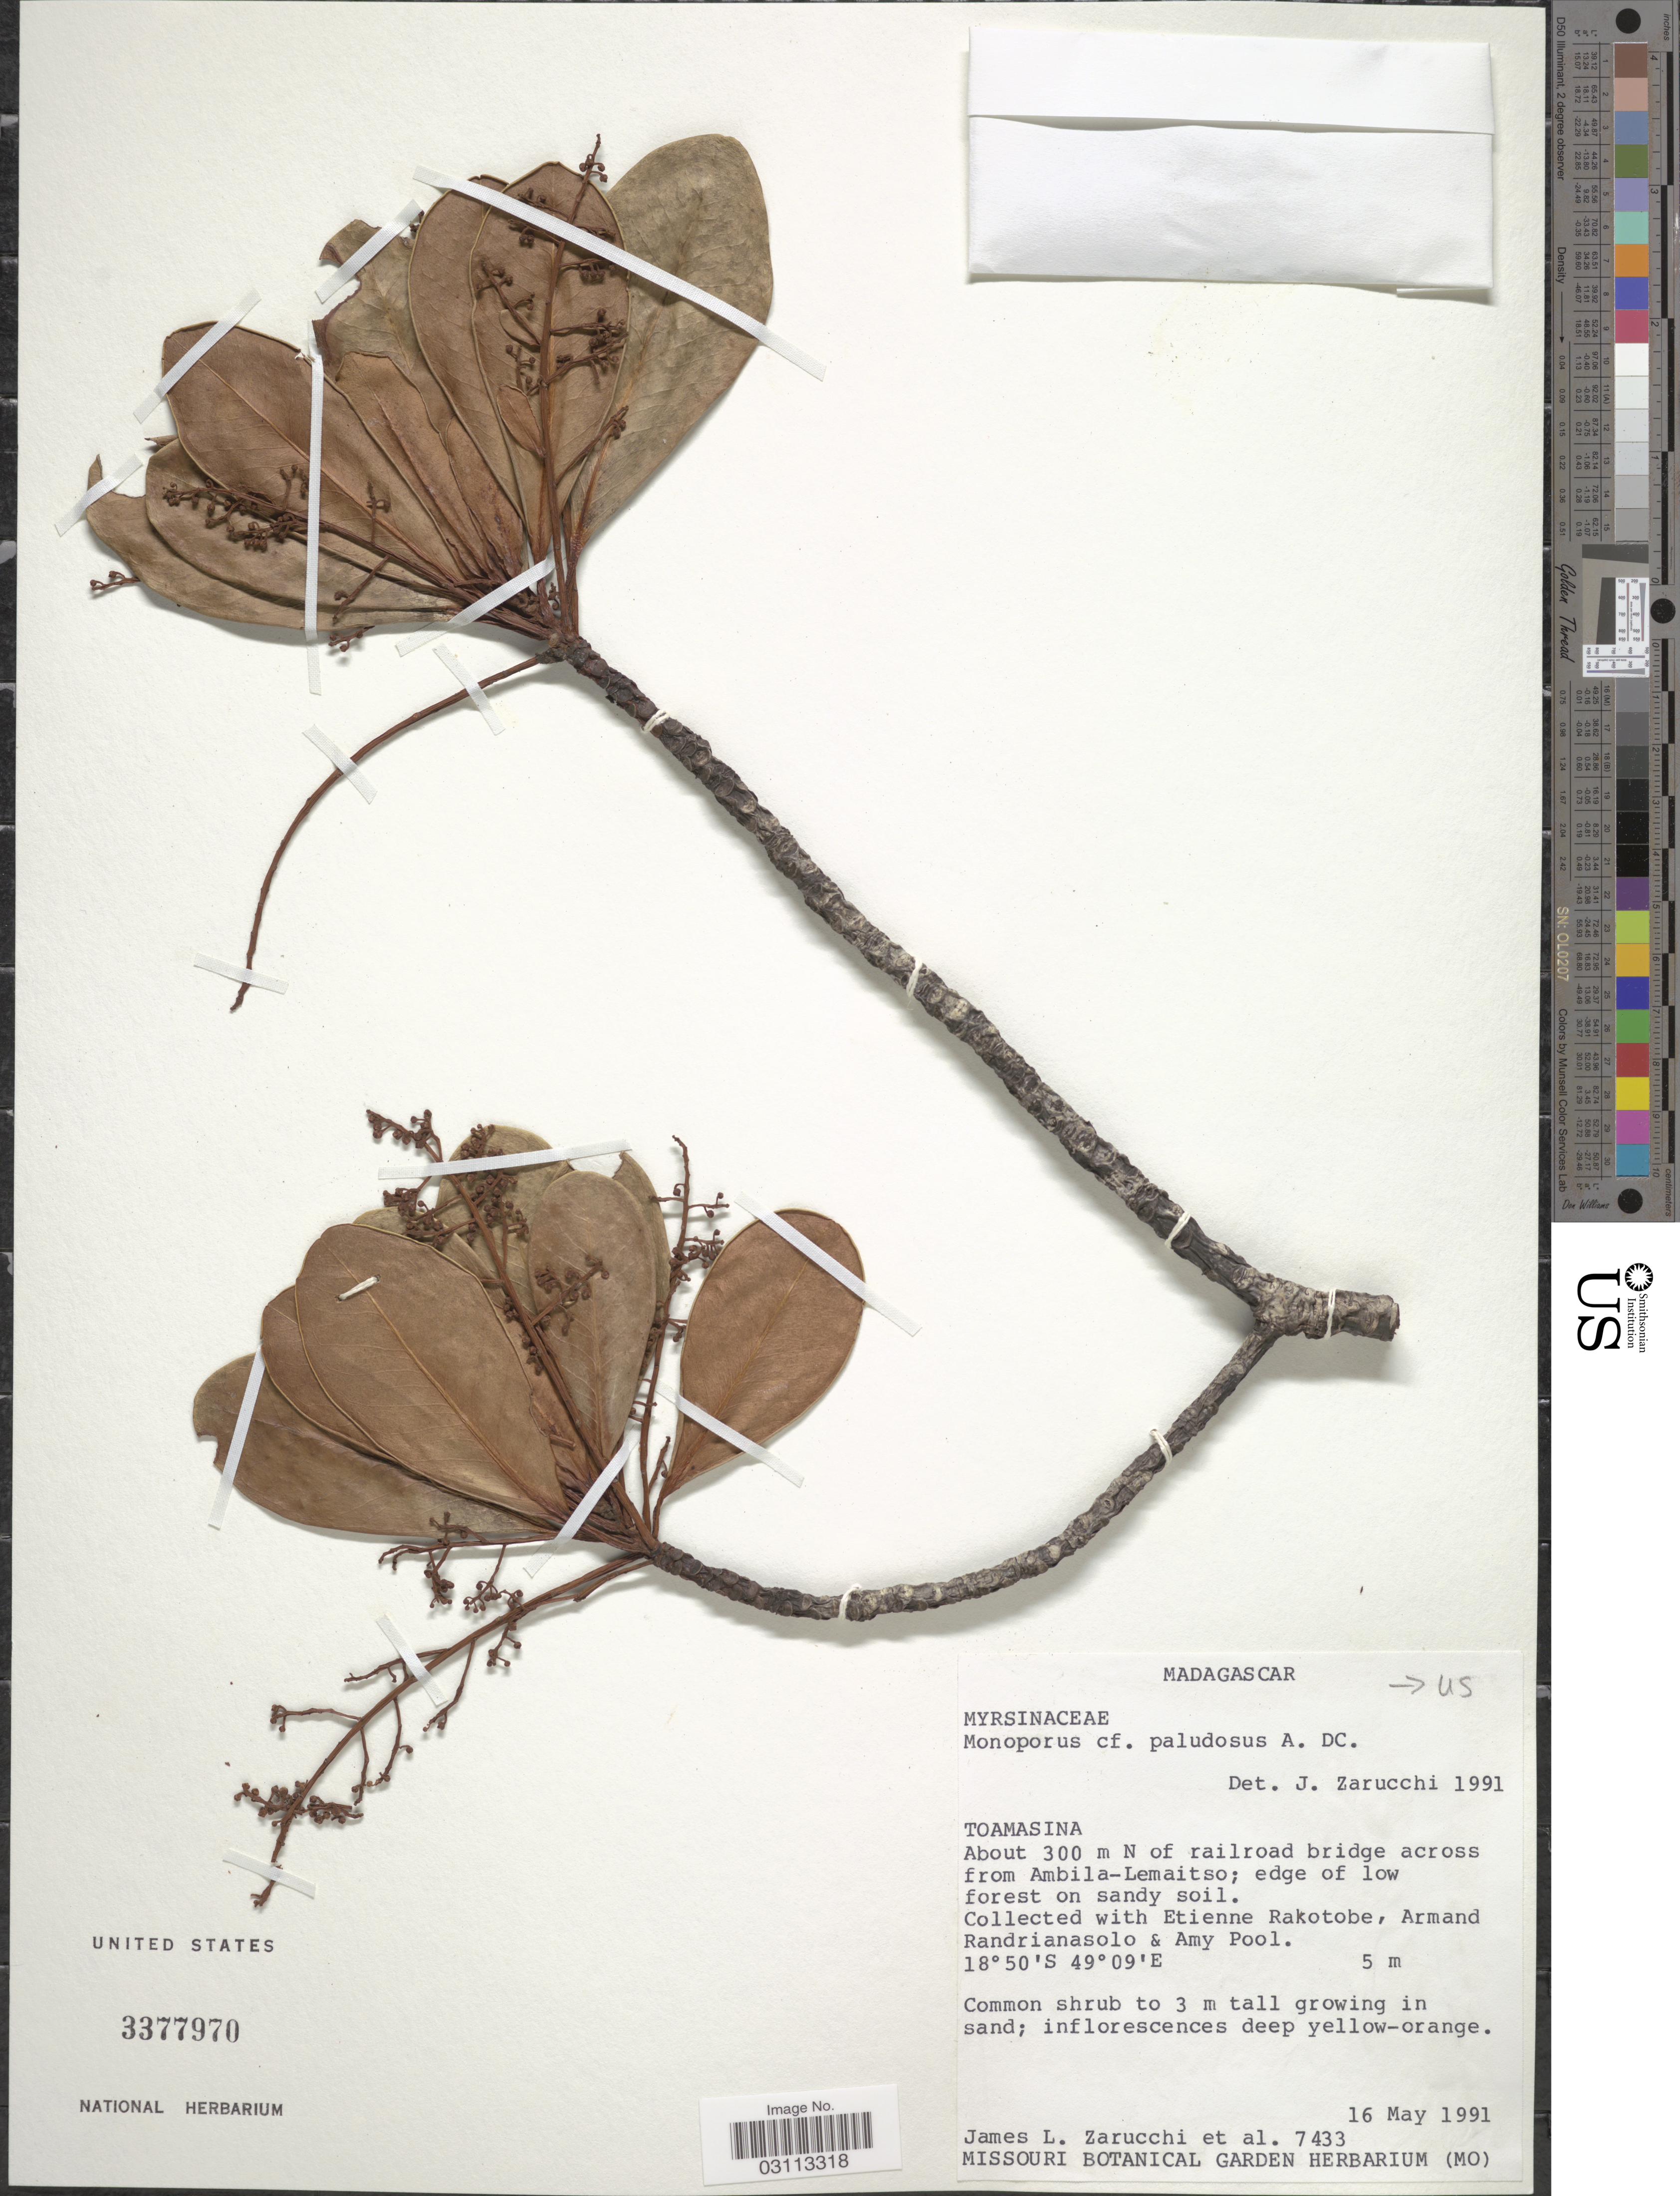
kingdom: Plantae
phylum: Tracheophyta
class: Magnoliopsida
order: Ericales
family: Primulaceae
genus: Monoporus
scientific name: Monoporus paludosus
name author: A. DC.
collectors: J. L. Zarucchi, E. Rakotobe, A. Randrianasolo & A. Pool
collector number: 7433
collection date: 1991-05-16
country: Madagascar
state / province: Atsinanana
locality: About 300 m N of railroad bridge across from Ambila-Lemaitso.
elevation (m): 5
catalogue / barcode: US 3377970